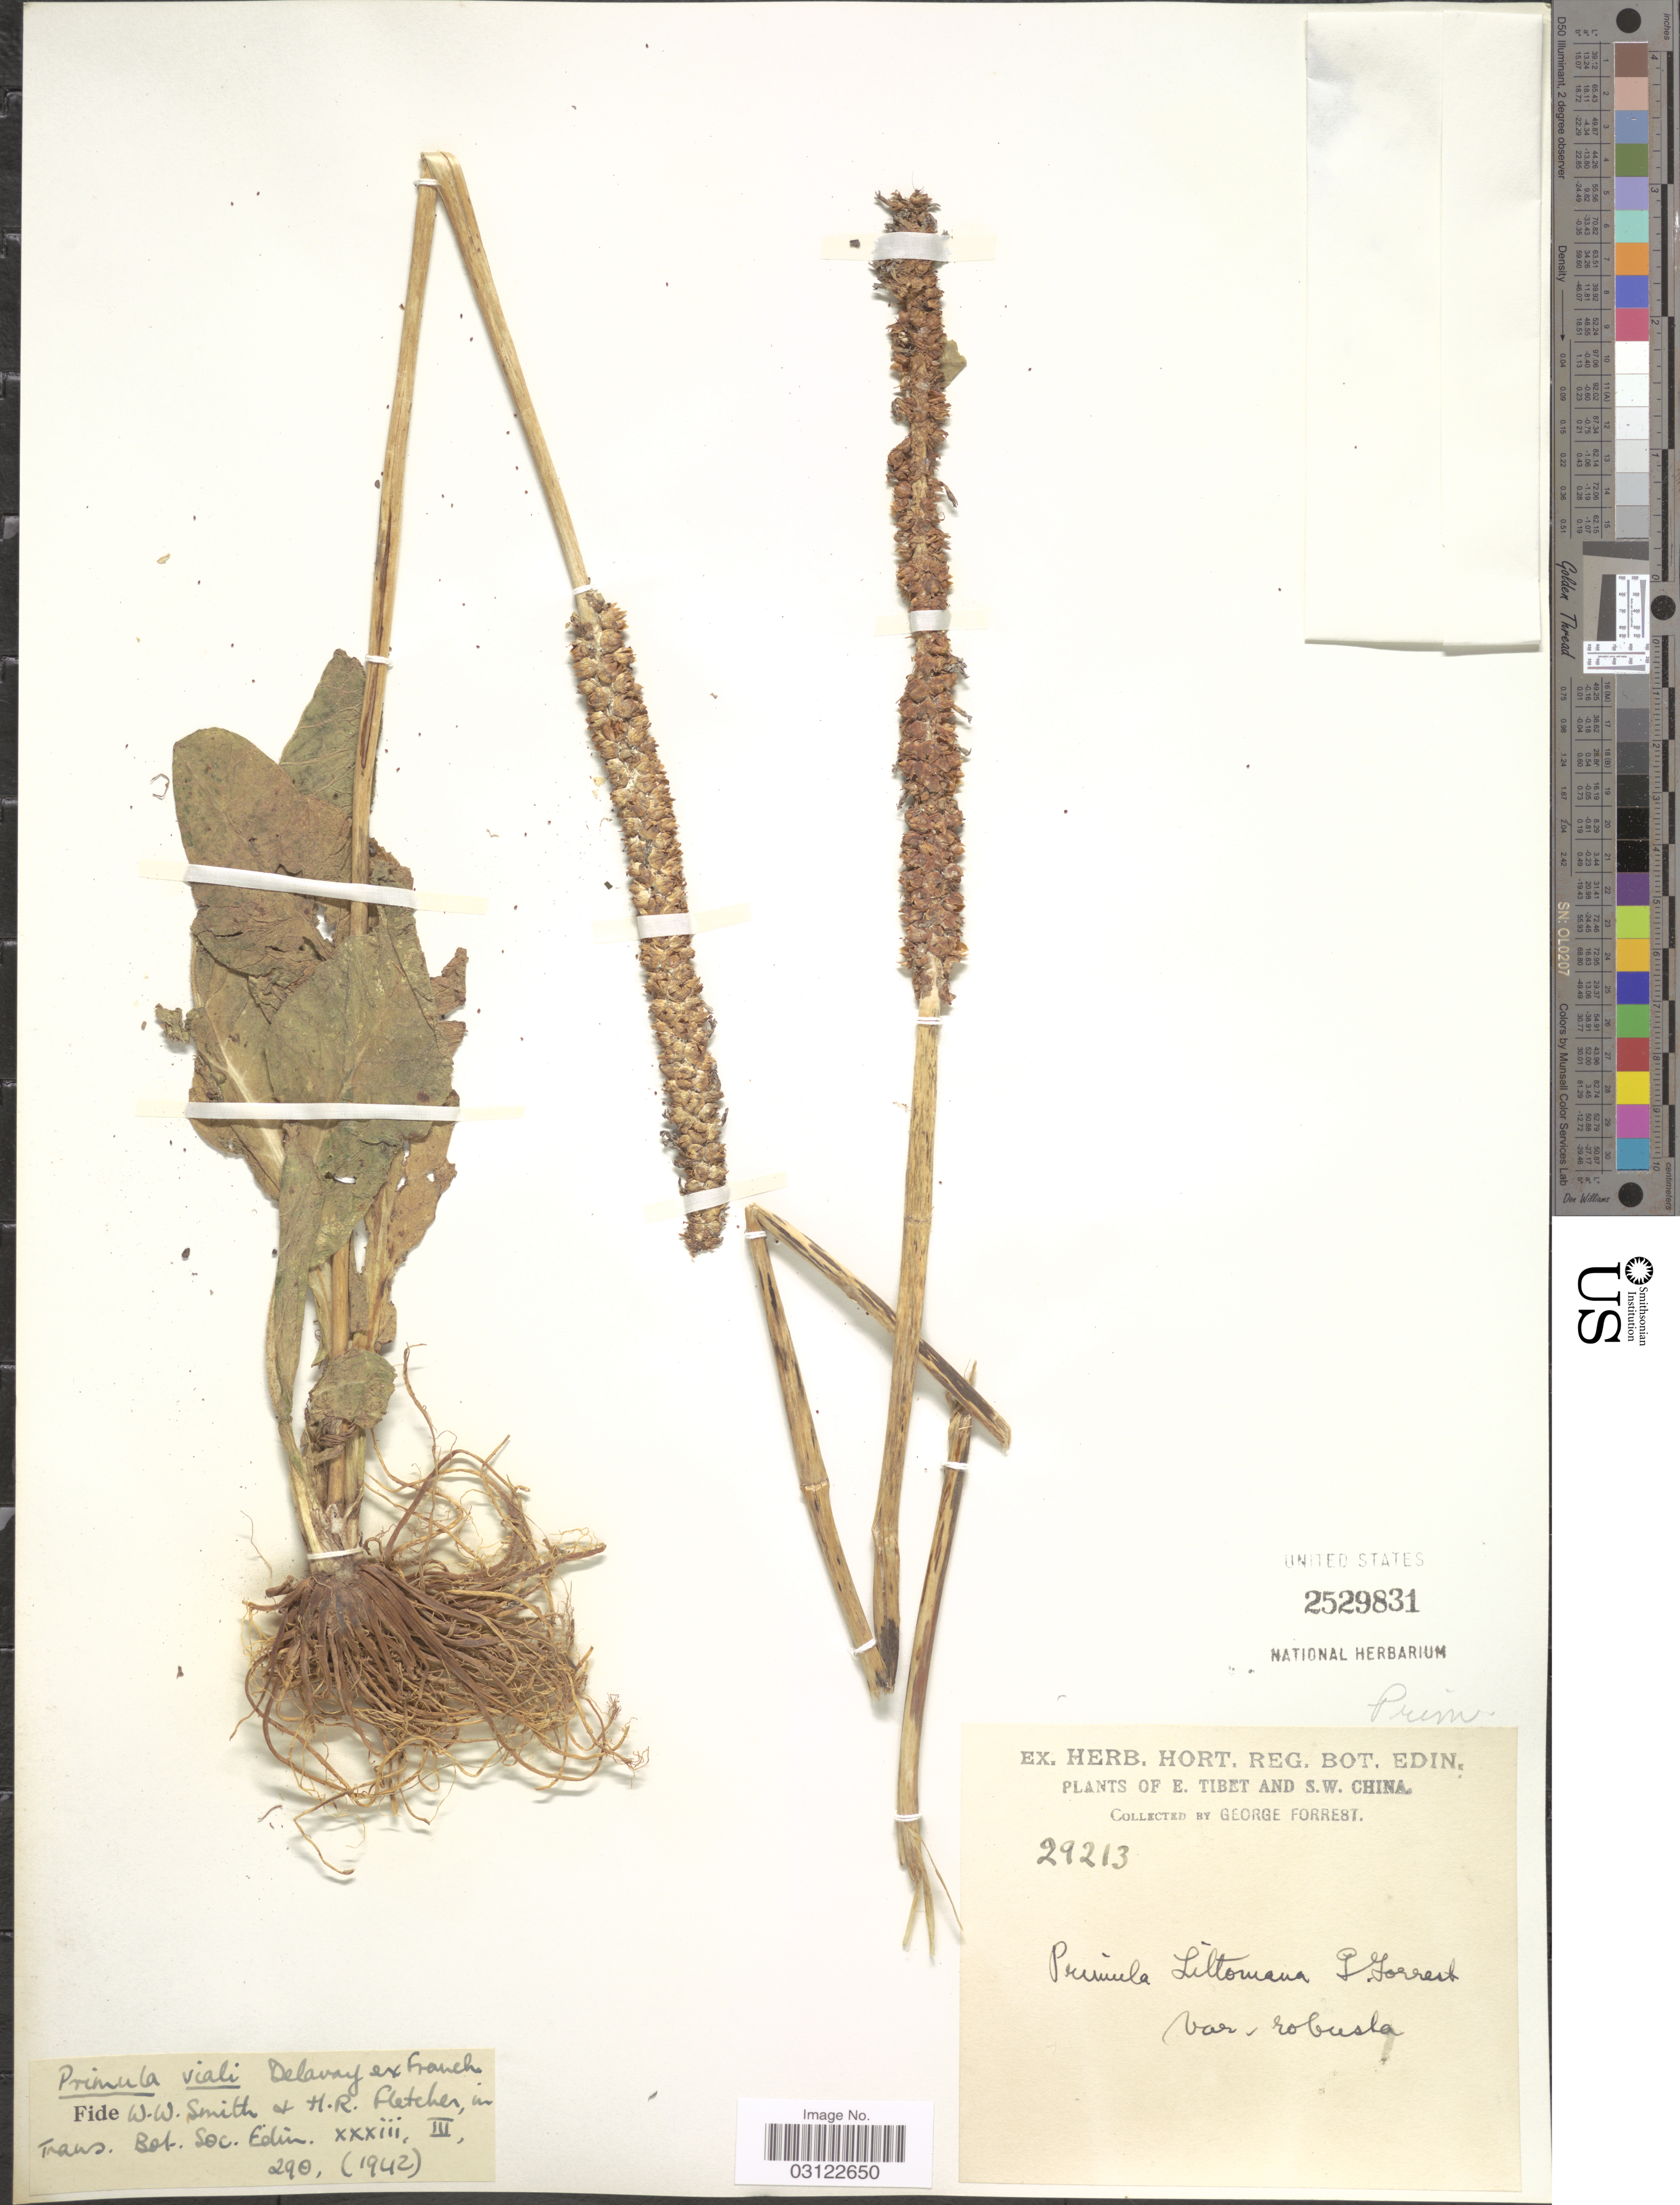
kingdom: Plantae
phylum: Tracheophyta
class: Magnoliopsida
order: Ericales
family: Primulaceae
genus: Primula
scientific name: Primula vialii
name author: Delavay ex Franch.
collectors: G. Forrest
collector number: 29213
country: China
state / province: Xizang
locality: E. Tibet and S.W. China.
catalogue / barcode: US 2529831